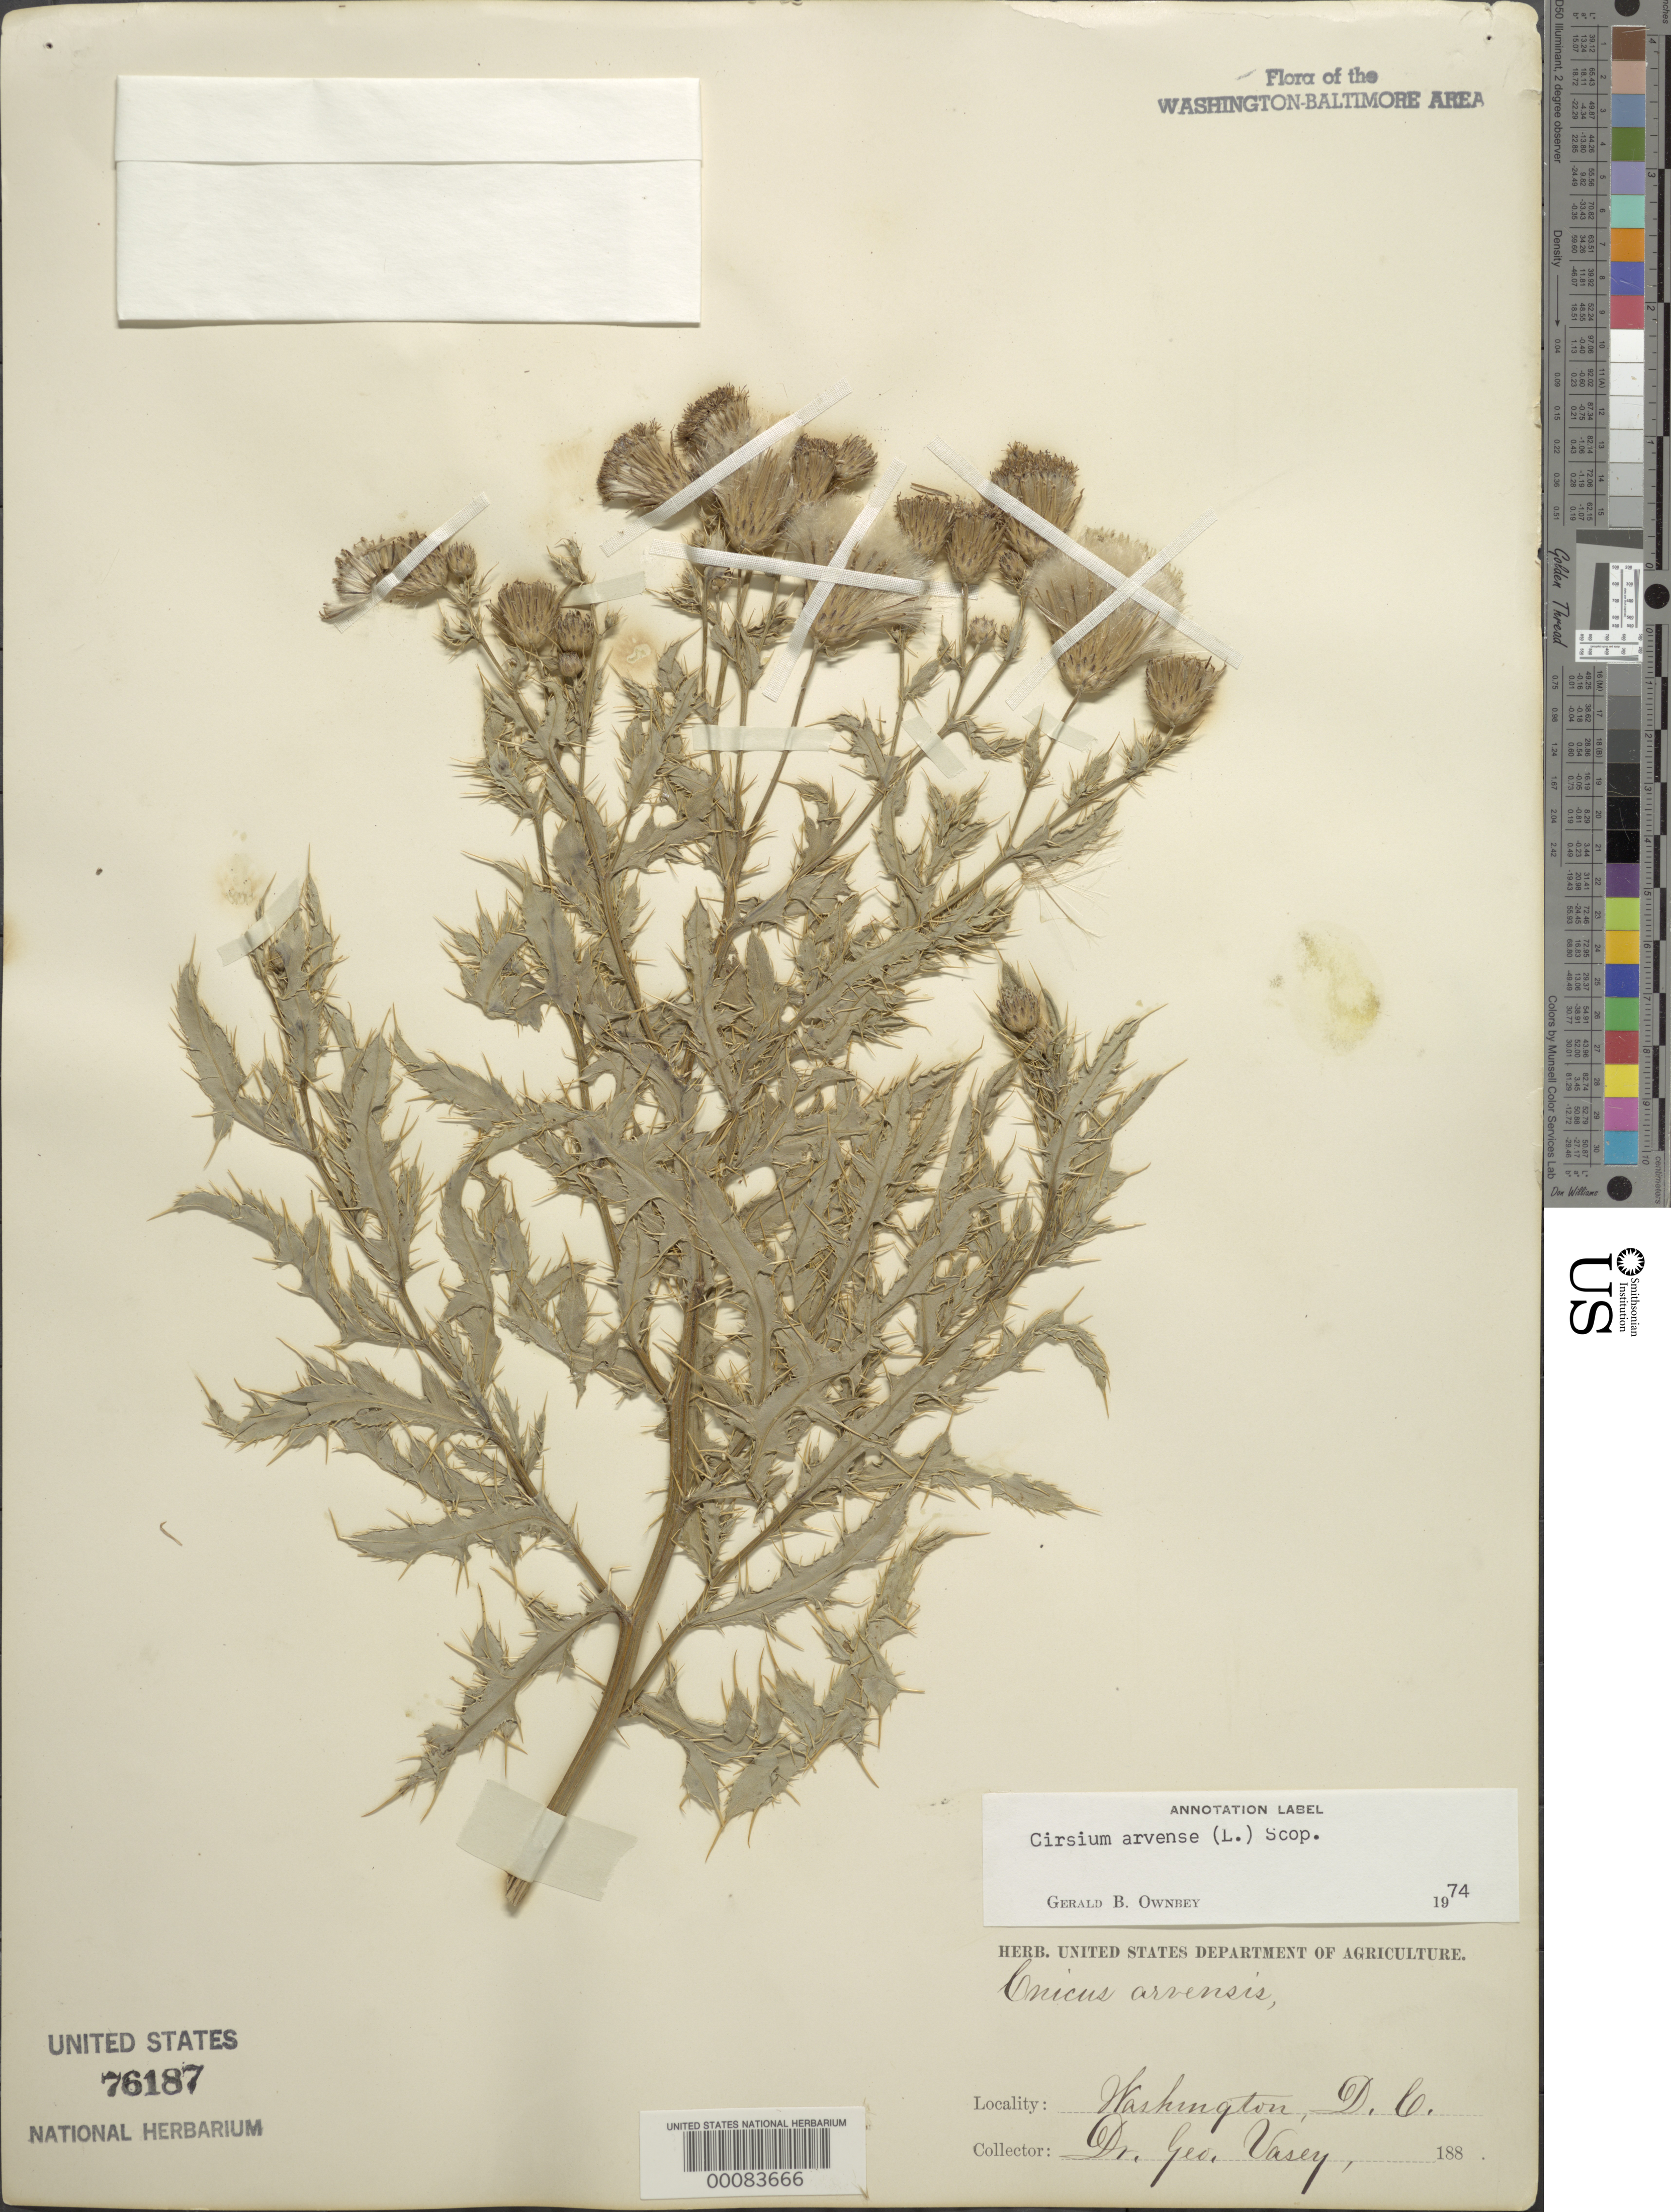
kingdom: Plantae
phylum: Tracheophyta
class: Magnoliopsida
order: Asterales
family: Asteraceae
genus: Cirsium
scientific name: Cirsium arvense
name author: (L.) Scop.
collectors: G. Vasey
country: United States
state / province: District of Columbia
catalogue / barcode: US 76187